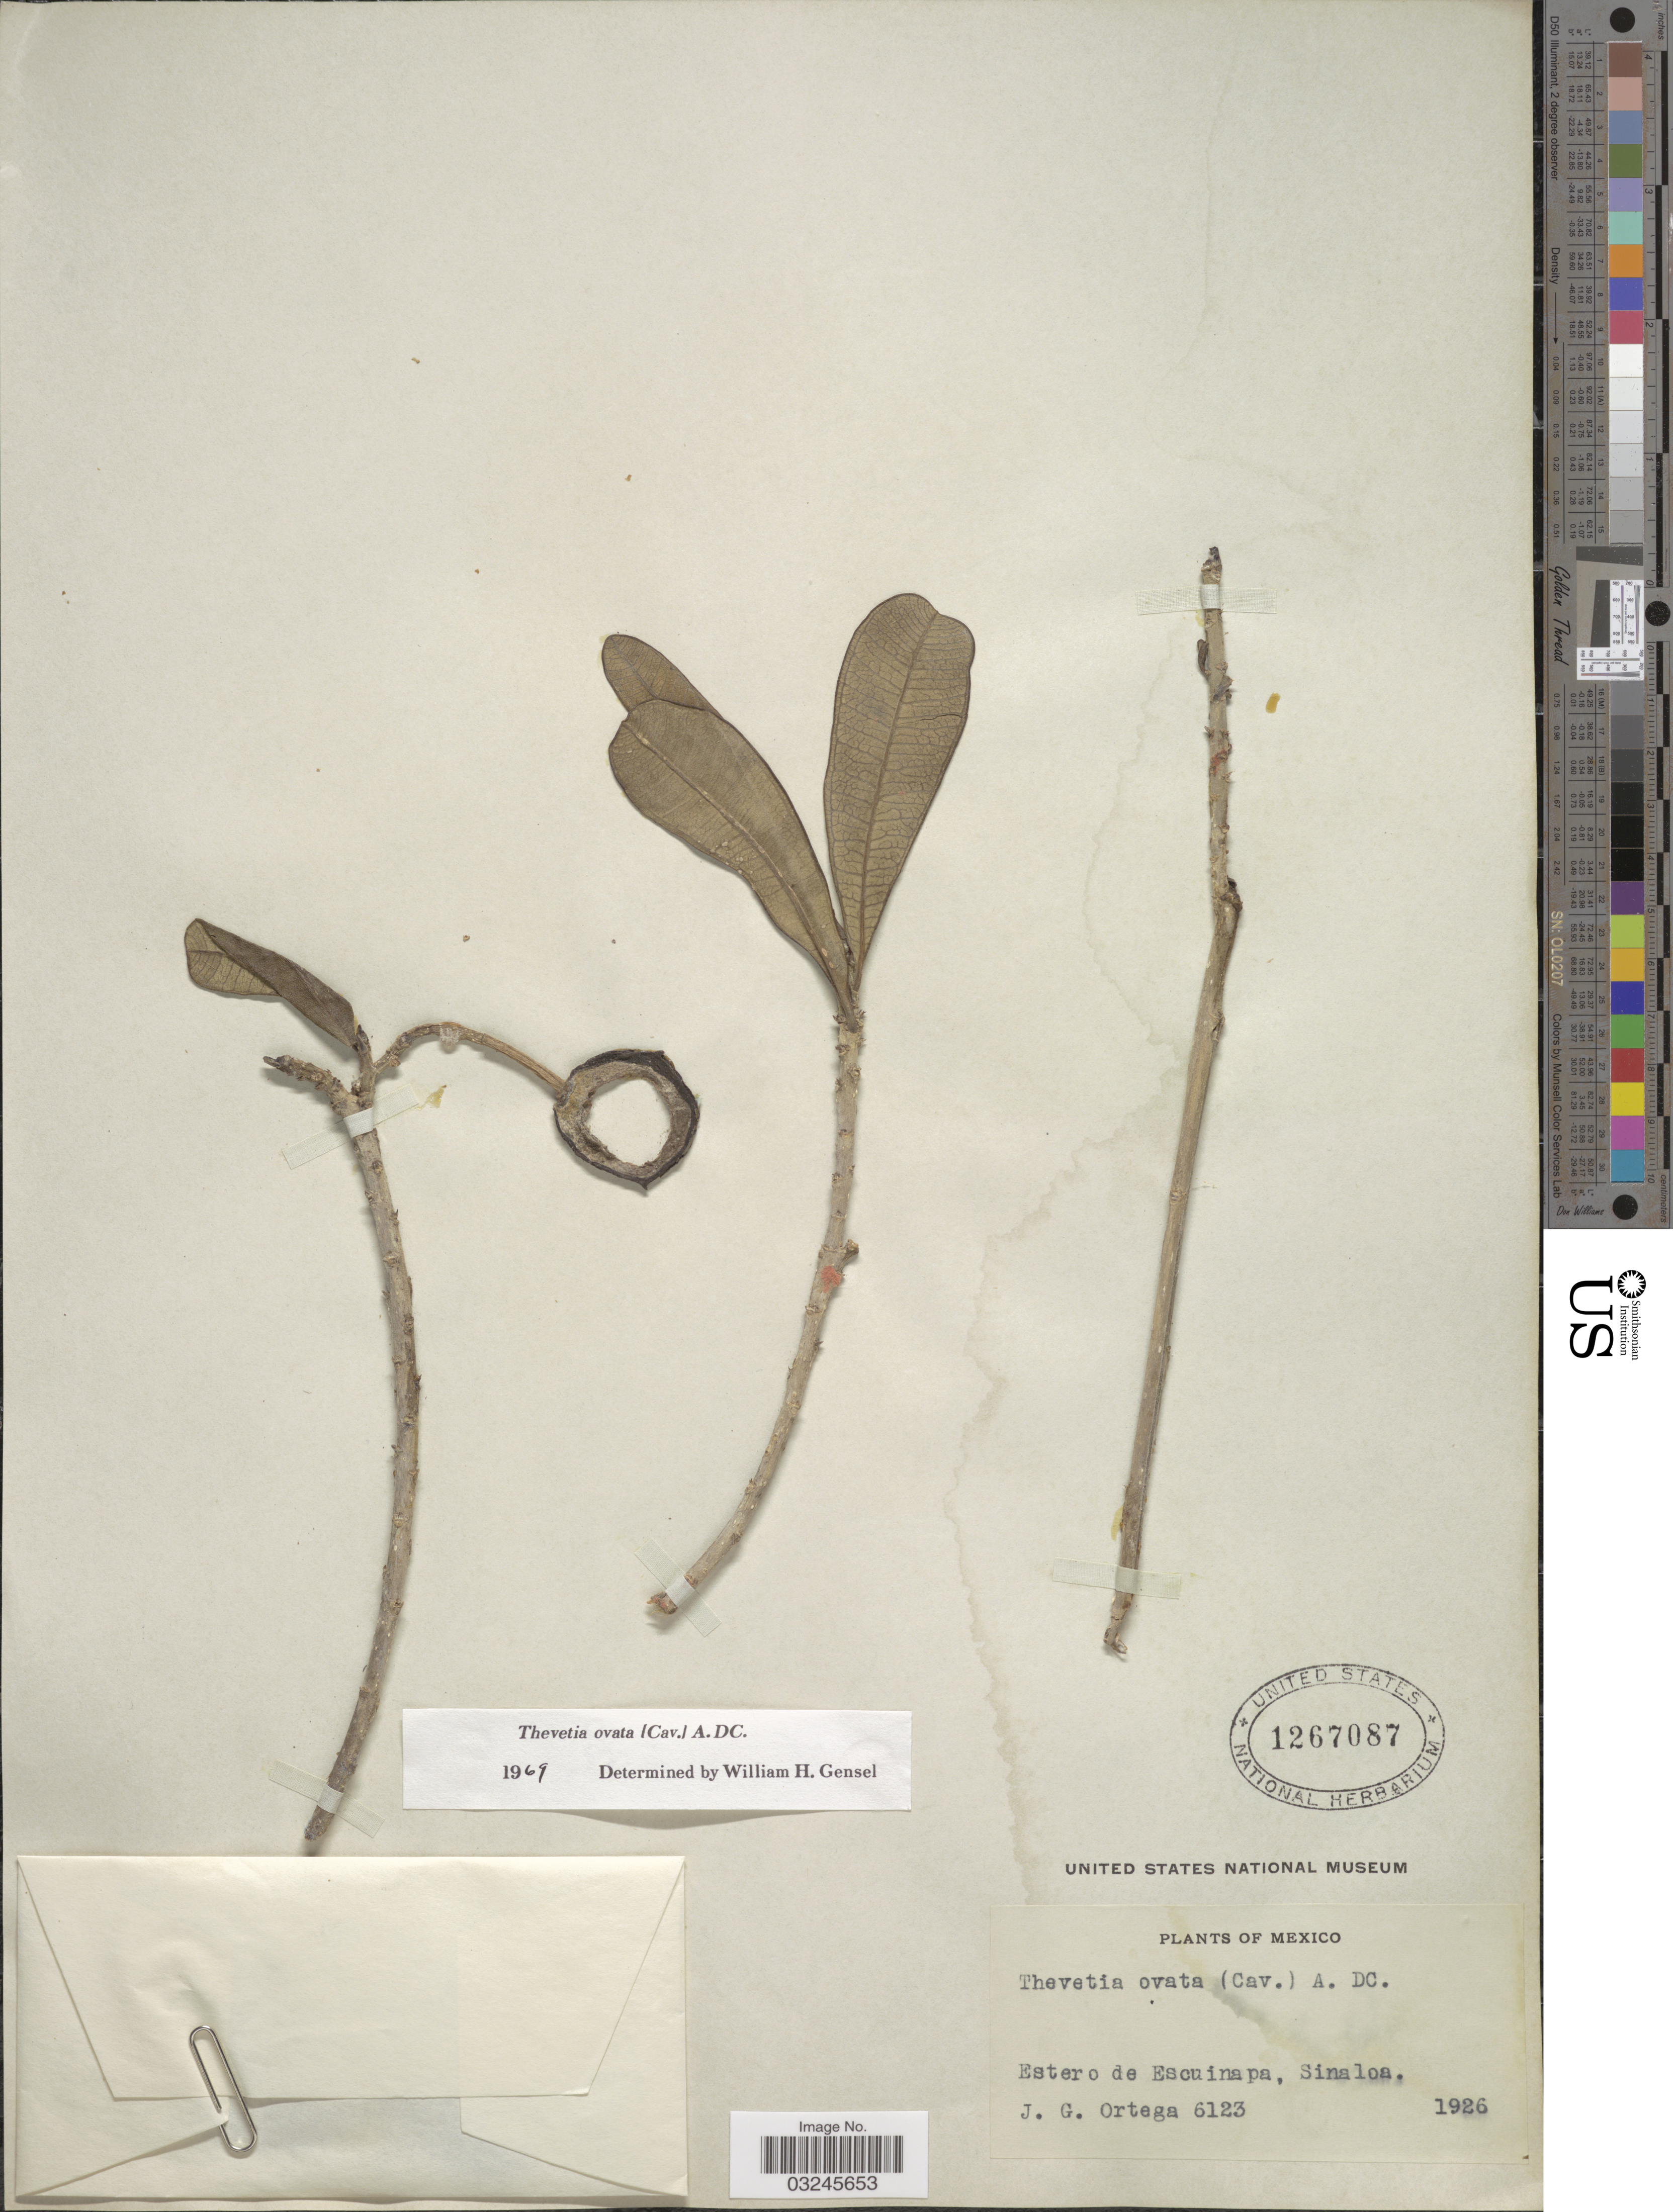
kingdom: Plantae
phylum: Tracheophyta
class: Magnoliopsida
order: Gentianales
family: Apocynaceae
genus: Thevetia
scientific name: Thevetia ovata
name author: (Cav.) A. DC.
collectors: J. Ortega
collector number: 6123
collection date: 1926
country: Mexico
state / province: Sinaloa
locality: Estero de Escuinapa, Sinaloa.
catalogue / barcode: US 1267087